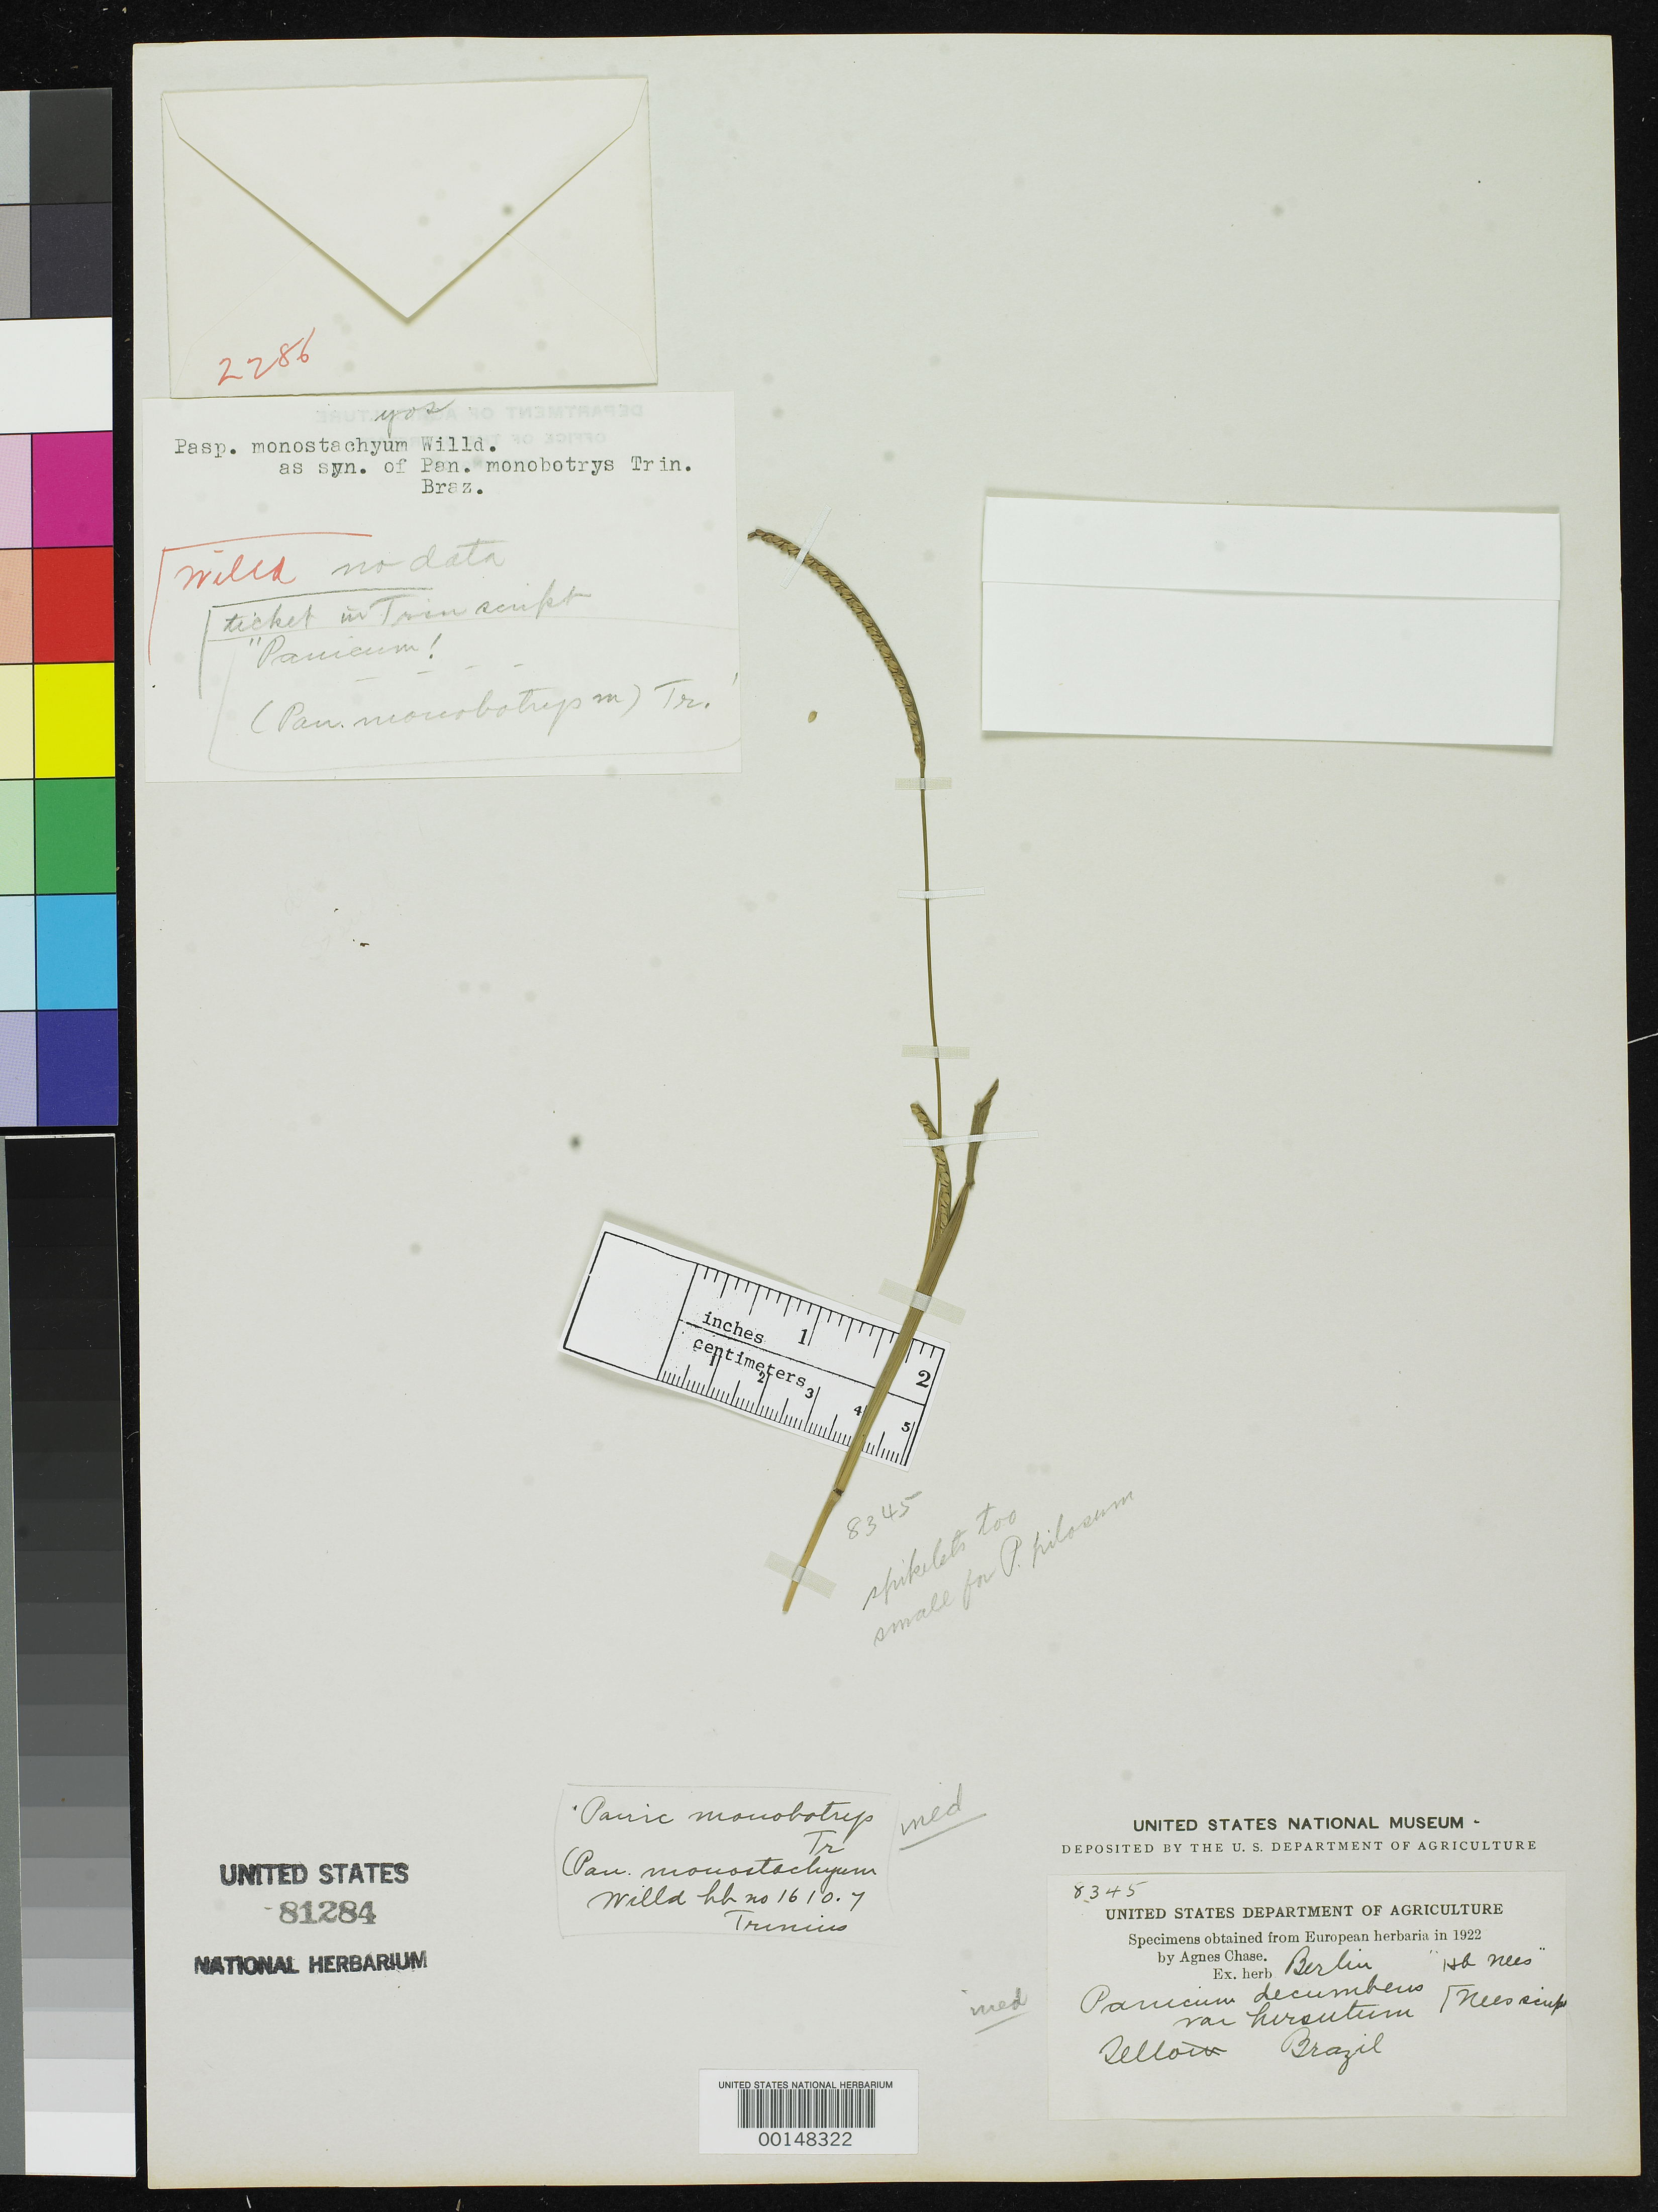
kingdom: Plantae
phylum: Tracheophyta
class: Liliopsida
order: Poales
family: Poaceae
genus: Panicum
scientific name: Panicum monobotrys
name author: Trin. ex Steud.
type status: Type Fragment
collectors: F. Sellow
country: Brazil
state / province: Bahia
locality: North of Esplanda city on road to Jaquera.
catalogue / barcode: US 81284